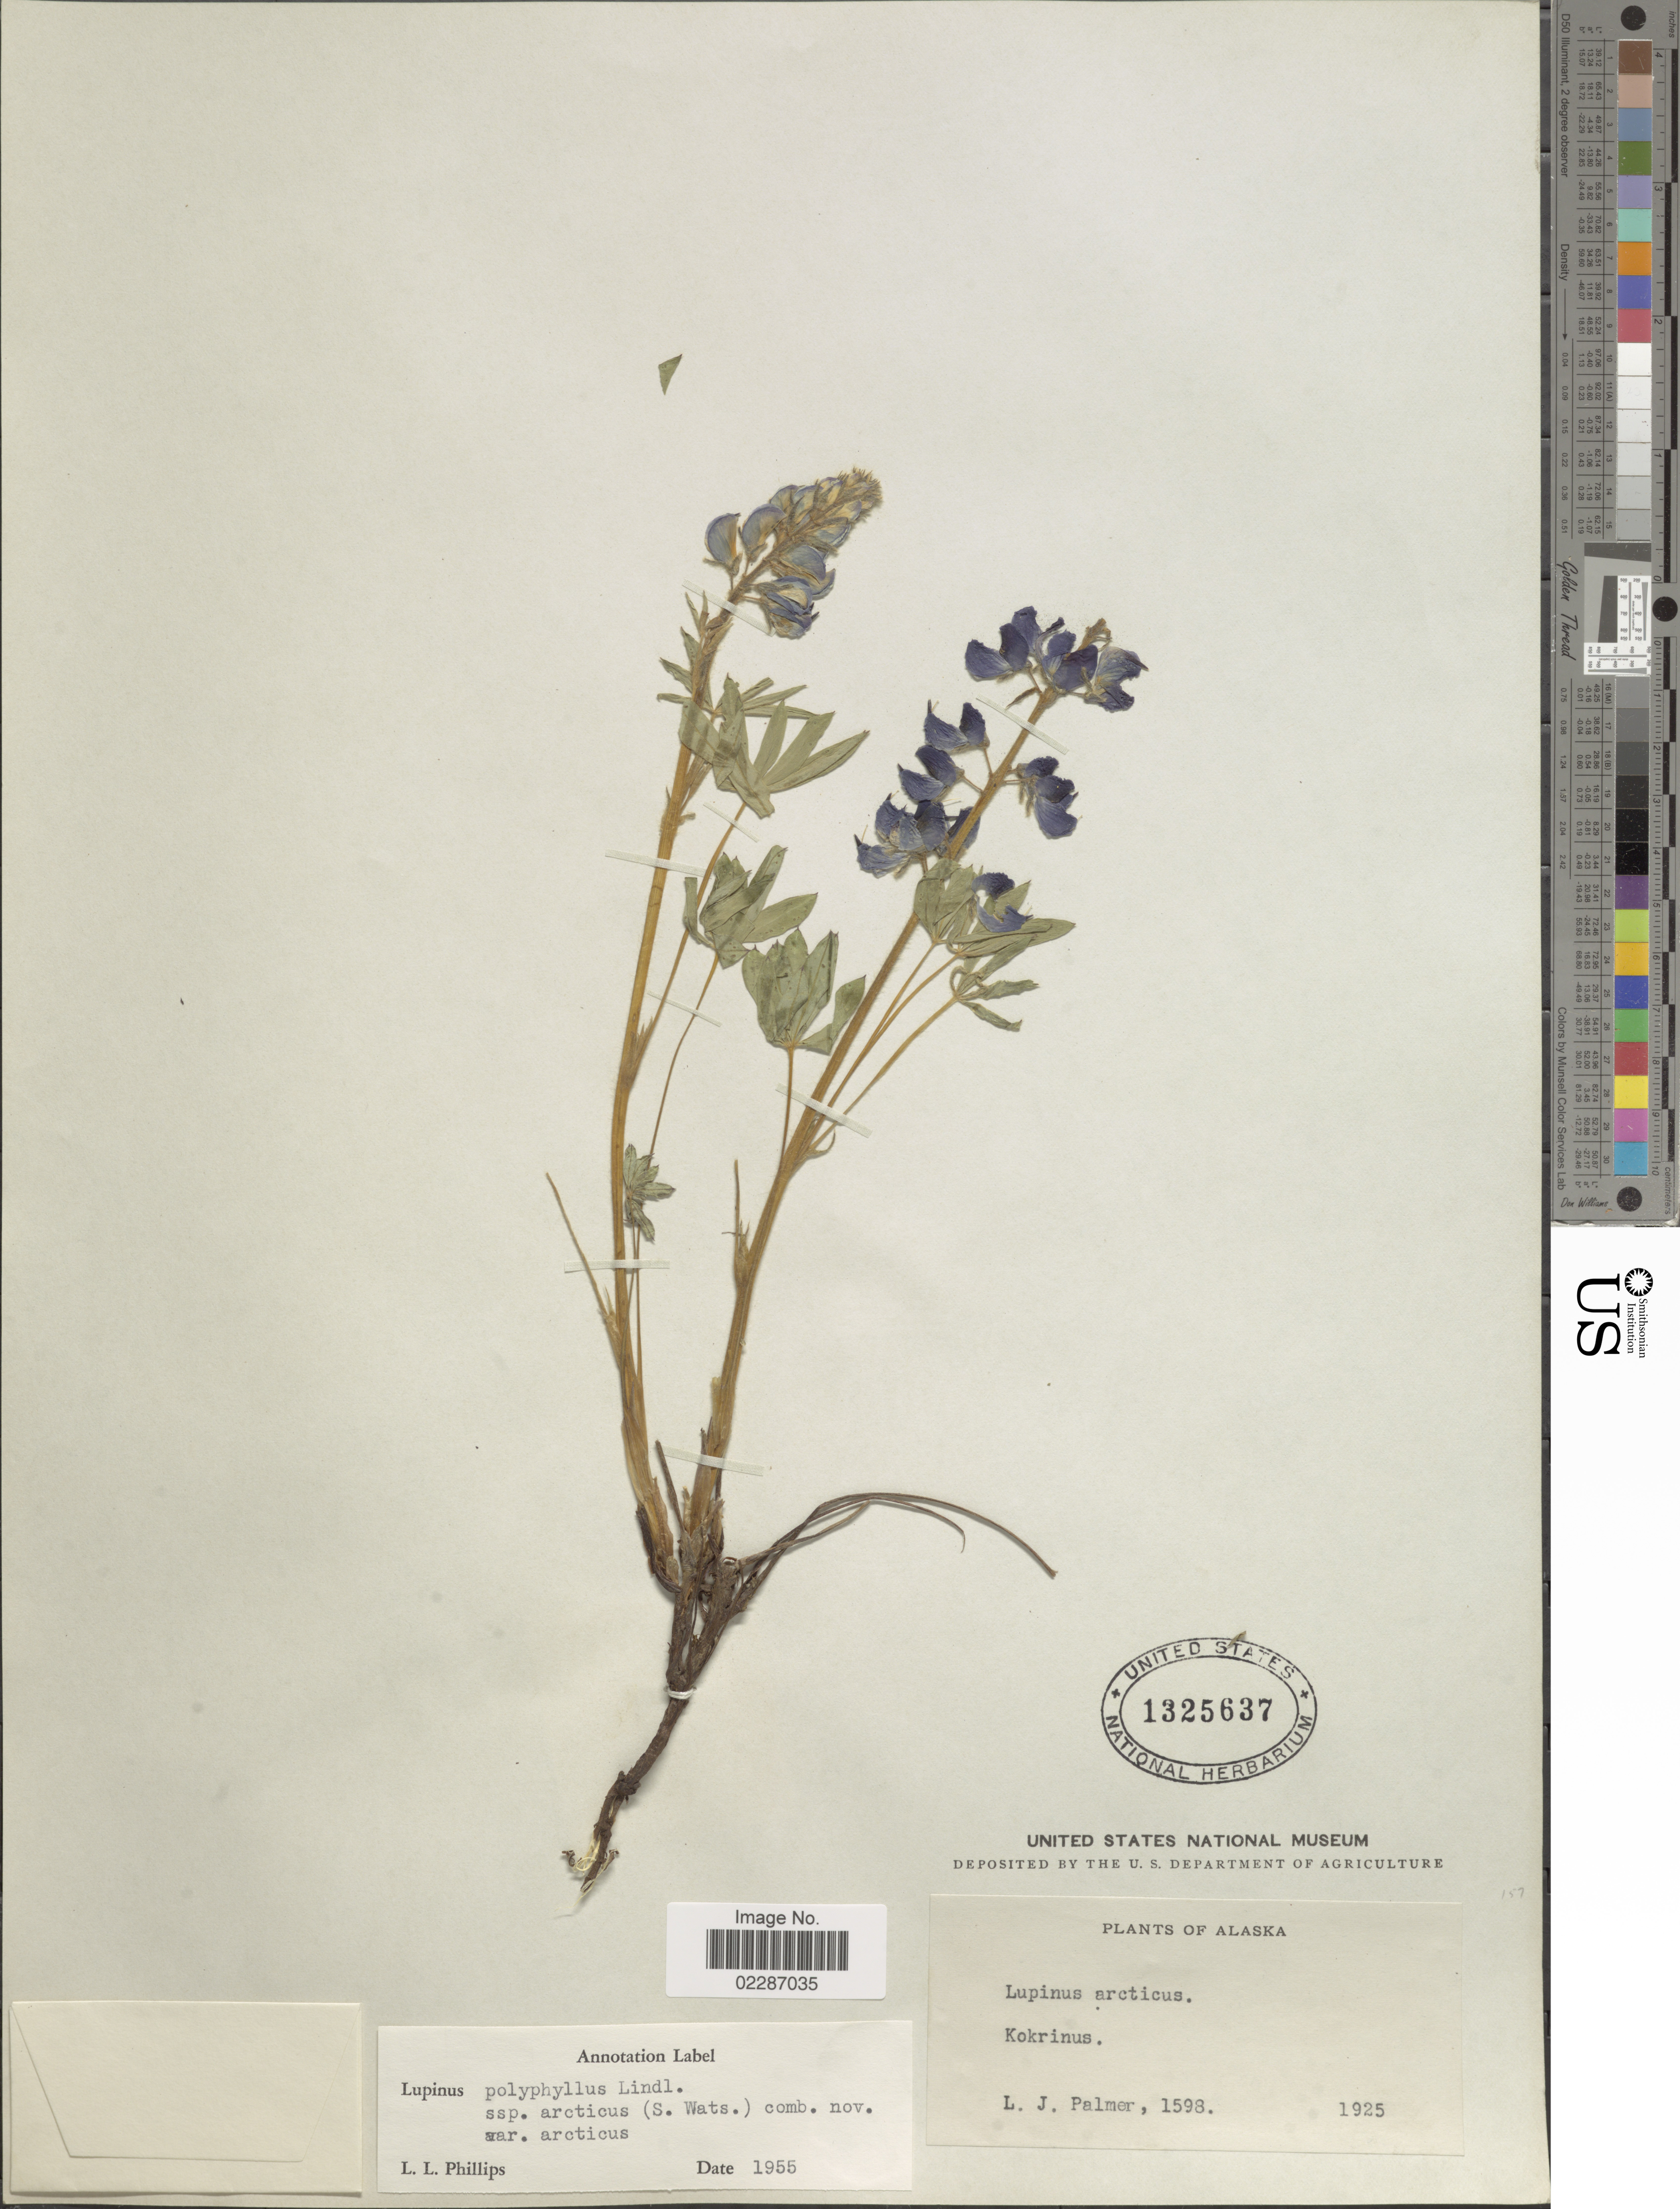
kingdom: Plantae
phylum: Tracheophyta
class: Magnoliopsida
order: Fabales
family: Fabaceae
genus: Lupinus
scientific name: Lupinus arcticus subsp. arcticus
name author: S. Watson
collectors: L. J. Palmer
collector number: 1598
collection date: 1925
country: United States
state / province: Alaska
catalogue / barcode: US 1325637